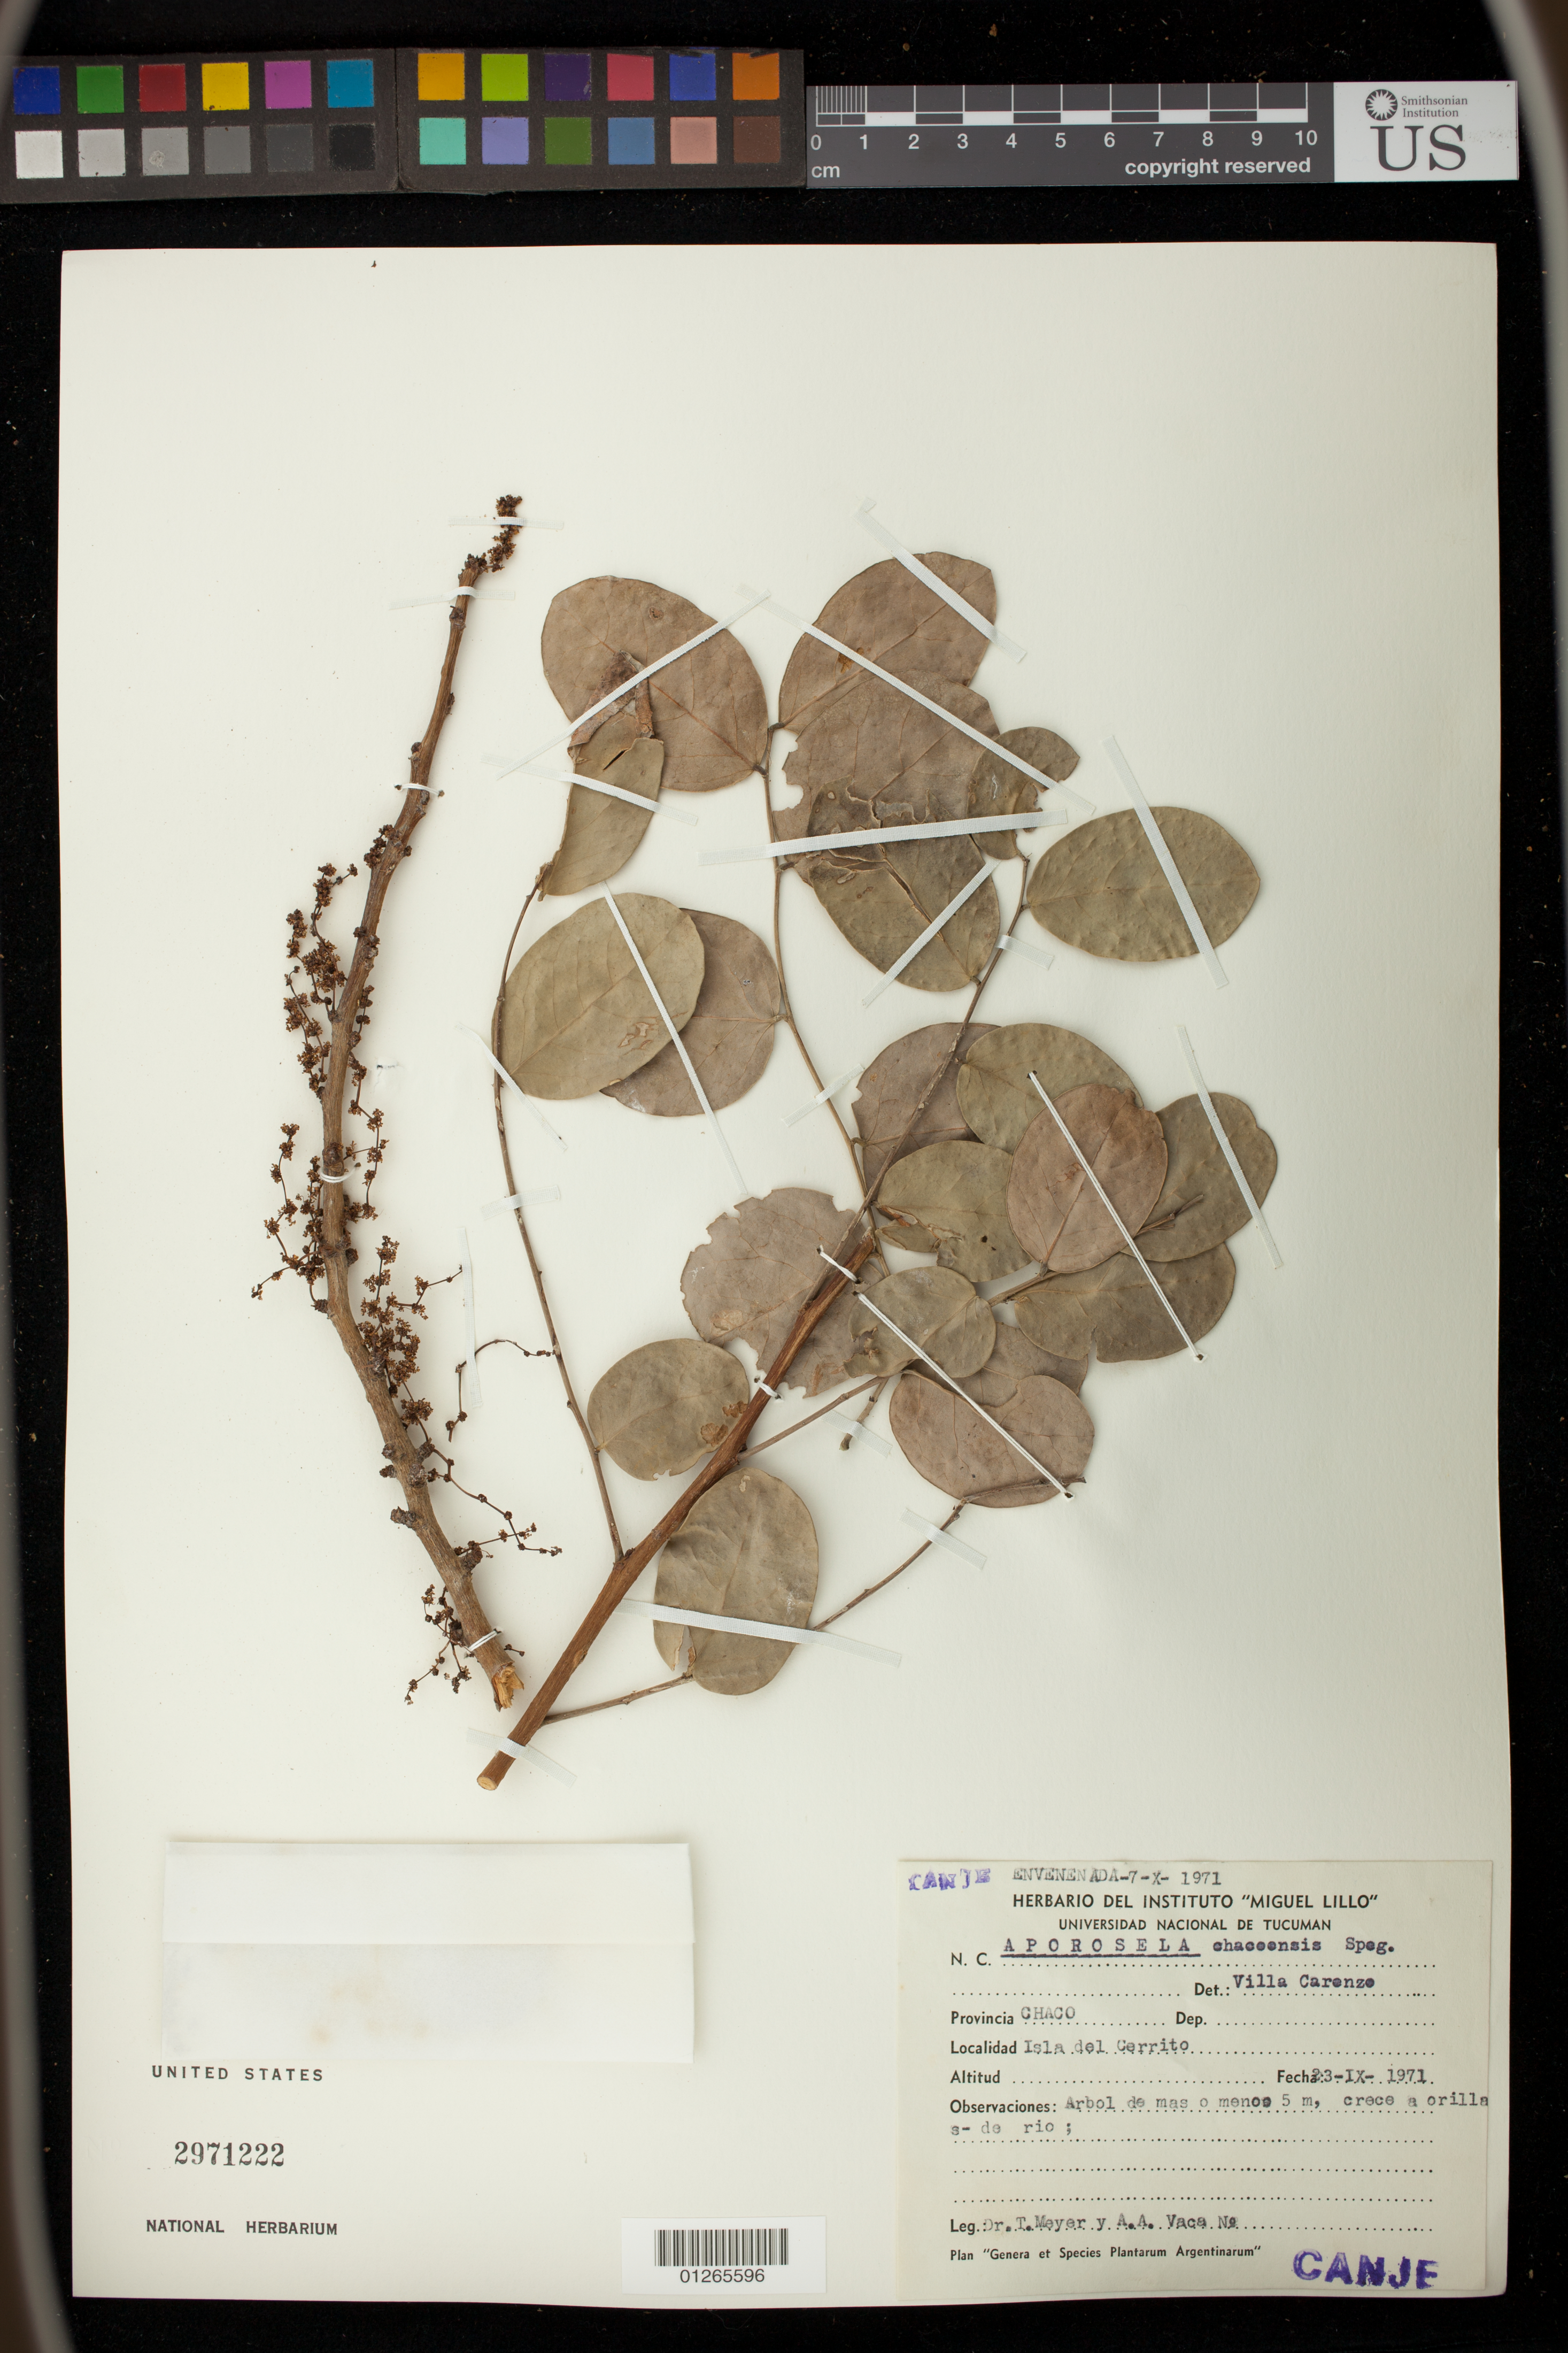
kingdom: Plantae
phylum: Tracheophyta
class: Magnoliopsida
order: Malpighiales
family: Phyllanthaceae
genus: Aporosella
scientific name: Aporosella chacoensis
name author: (Morong) Speg.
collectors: T. Meyer & A. Vaca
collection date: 1971-09-23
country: Argentina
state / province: Chaco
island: Cerrito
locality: San Fernando, Isla Soto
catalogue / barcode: US 2971222